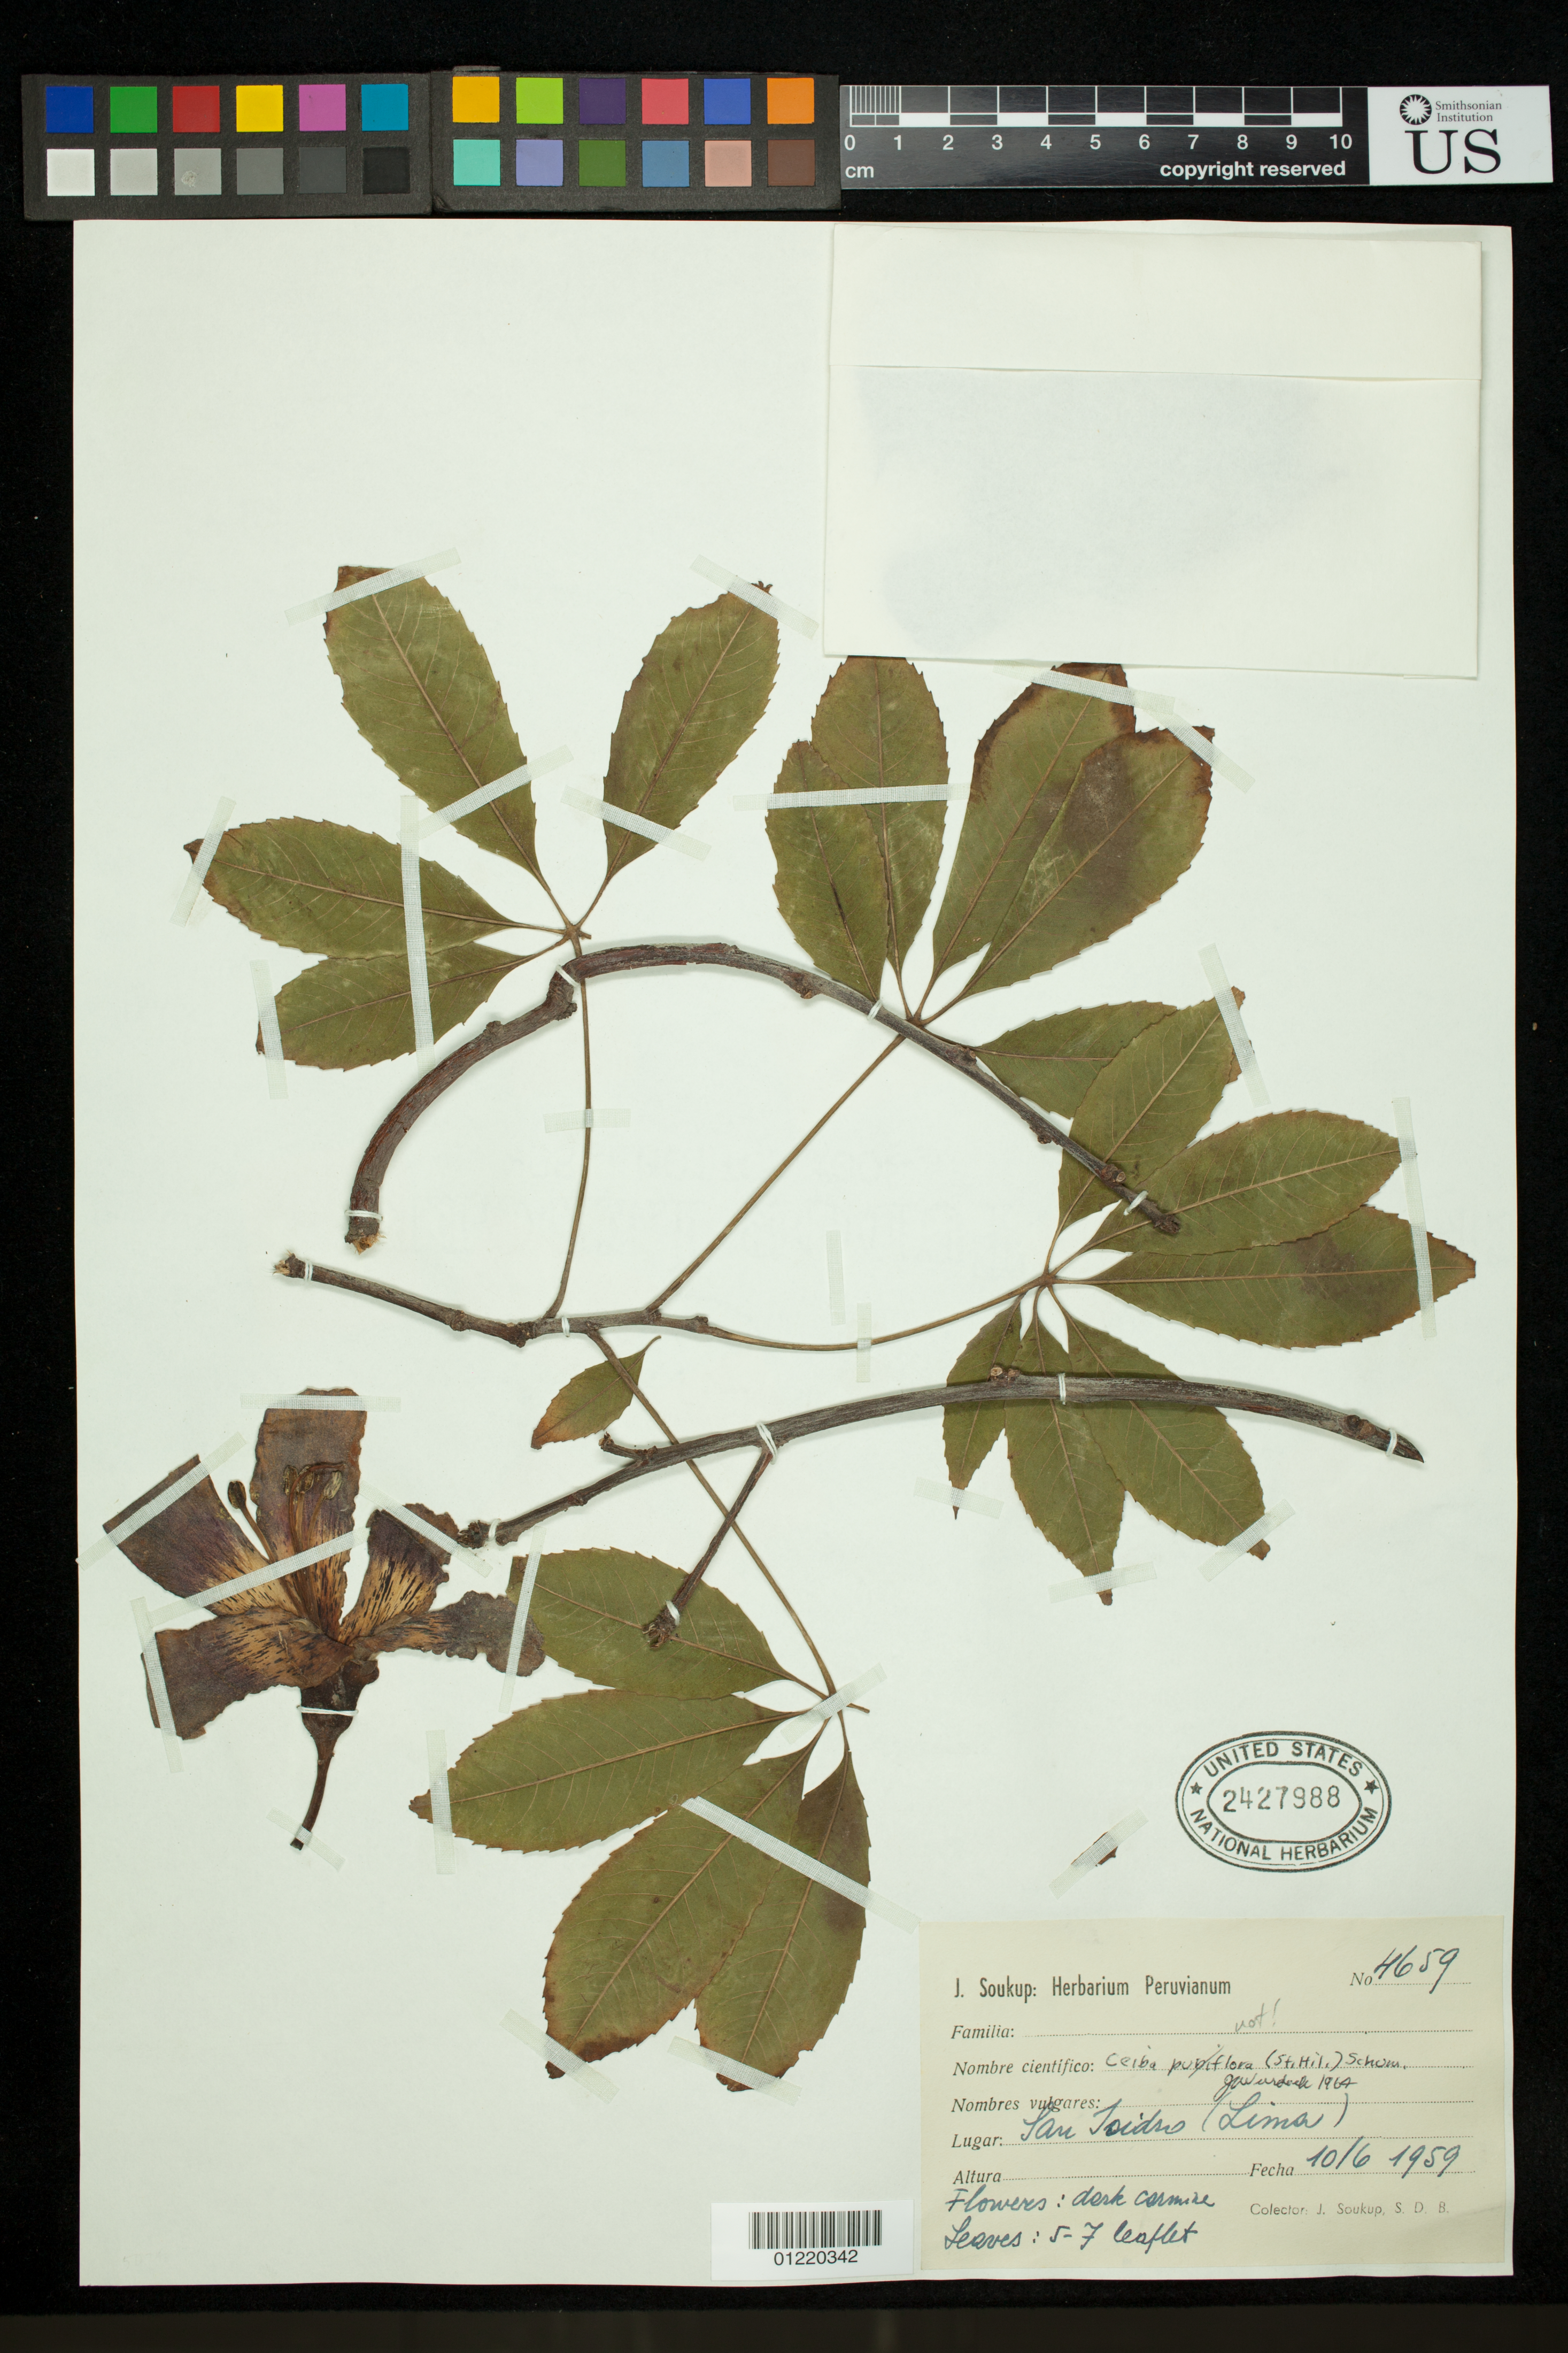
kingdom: Plantae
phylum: Tracheophyta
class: Magnoliopsida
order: Malvales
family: Malvaceae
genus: Ceiba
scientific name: Ceiba sp.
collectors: J. J. Soukup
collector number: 4659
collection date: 1959-10-06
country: Peru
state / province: Lima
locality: San Tsidro (Lima)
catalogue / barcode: US 2427988